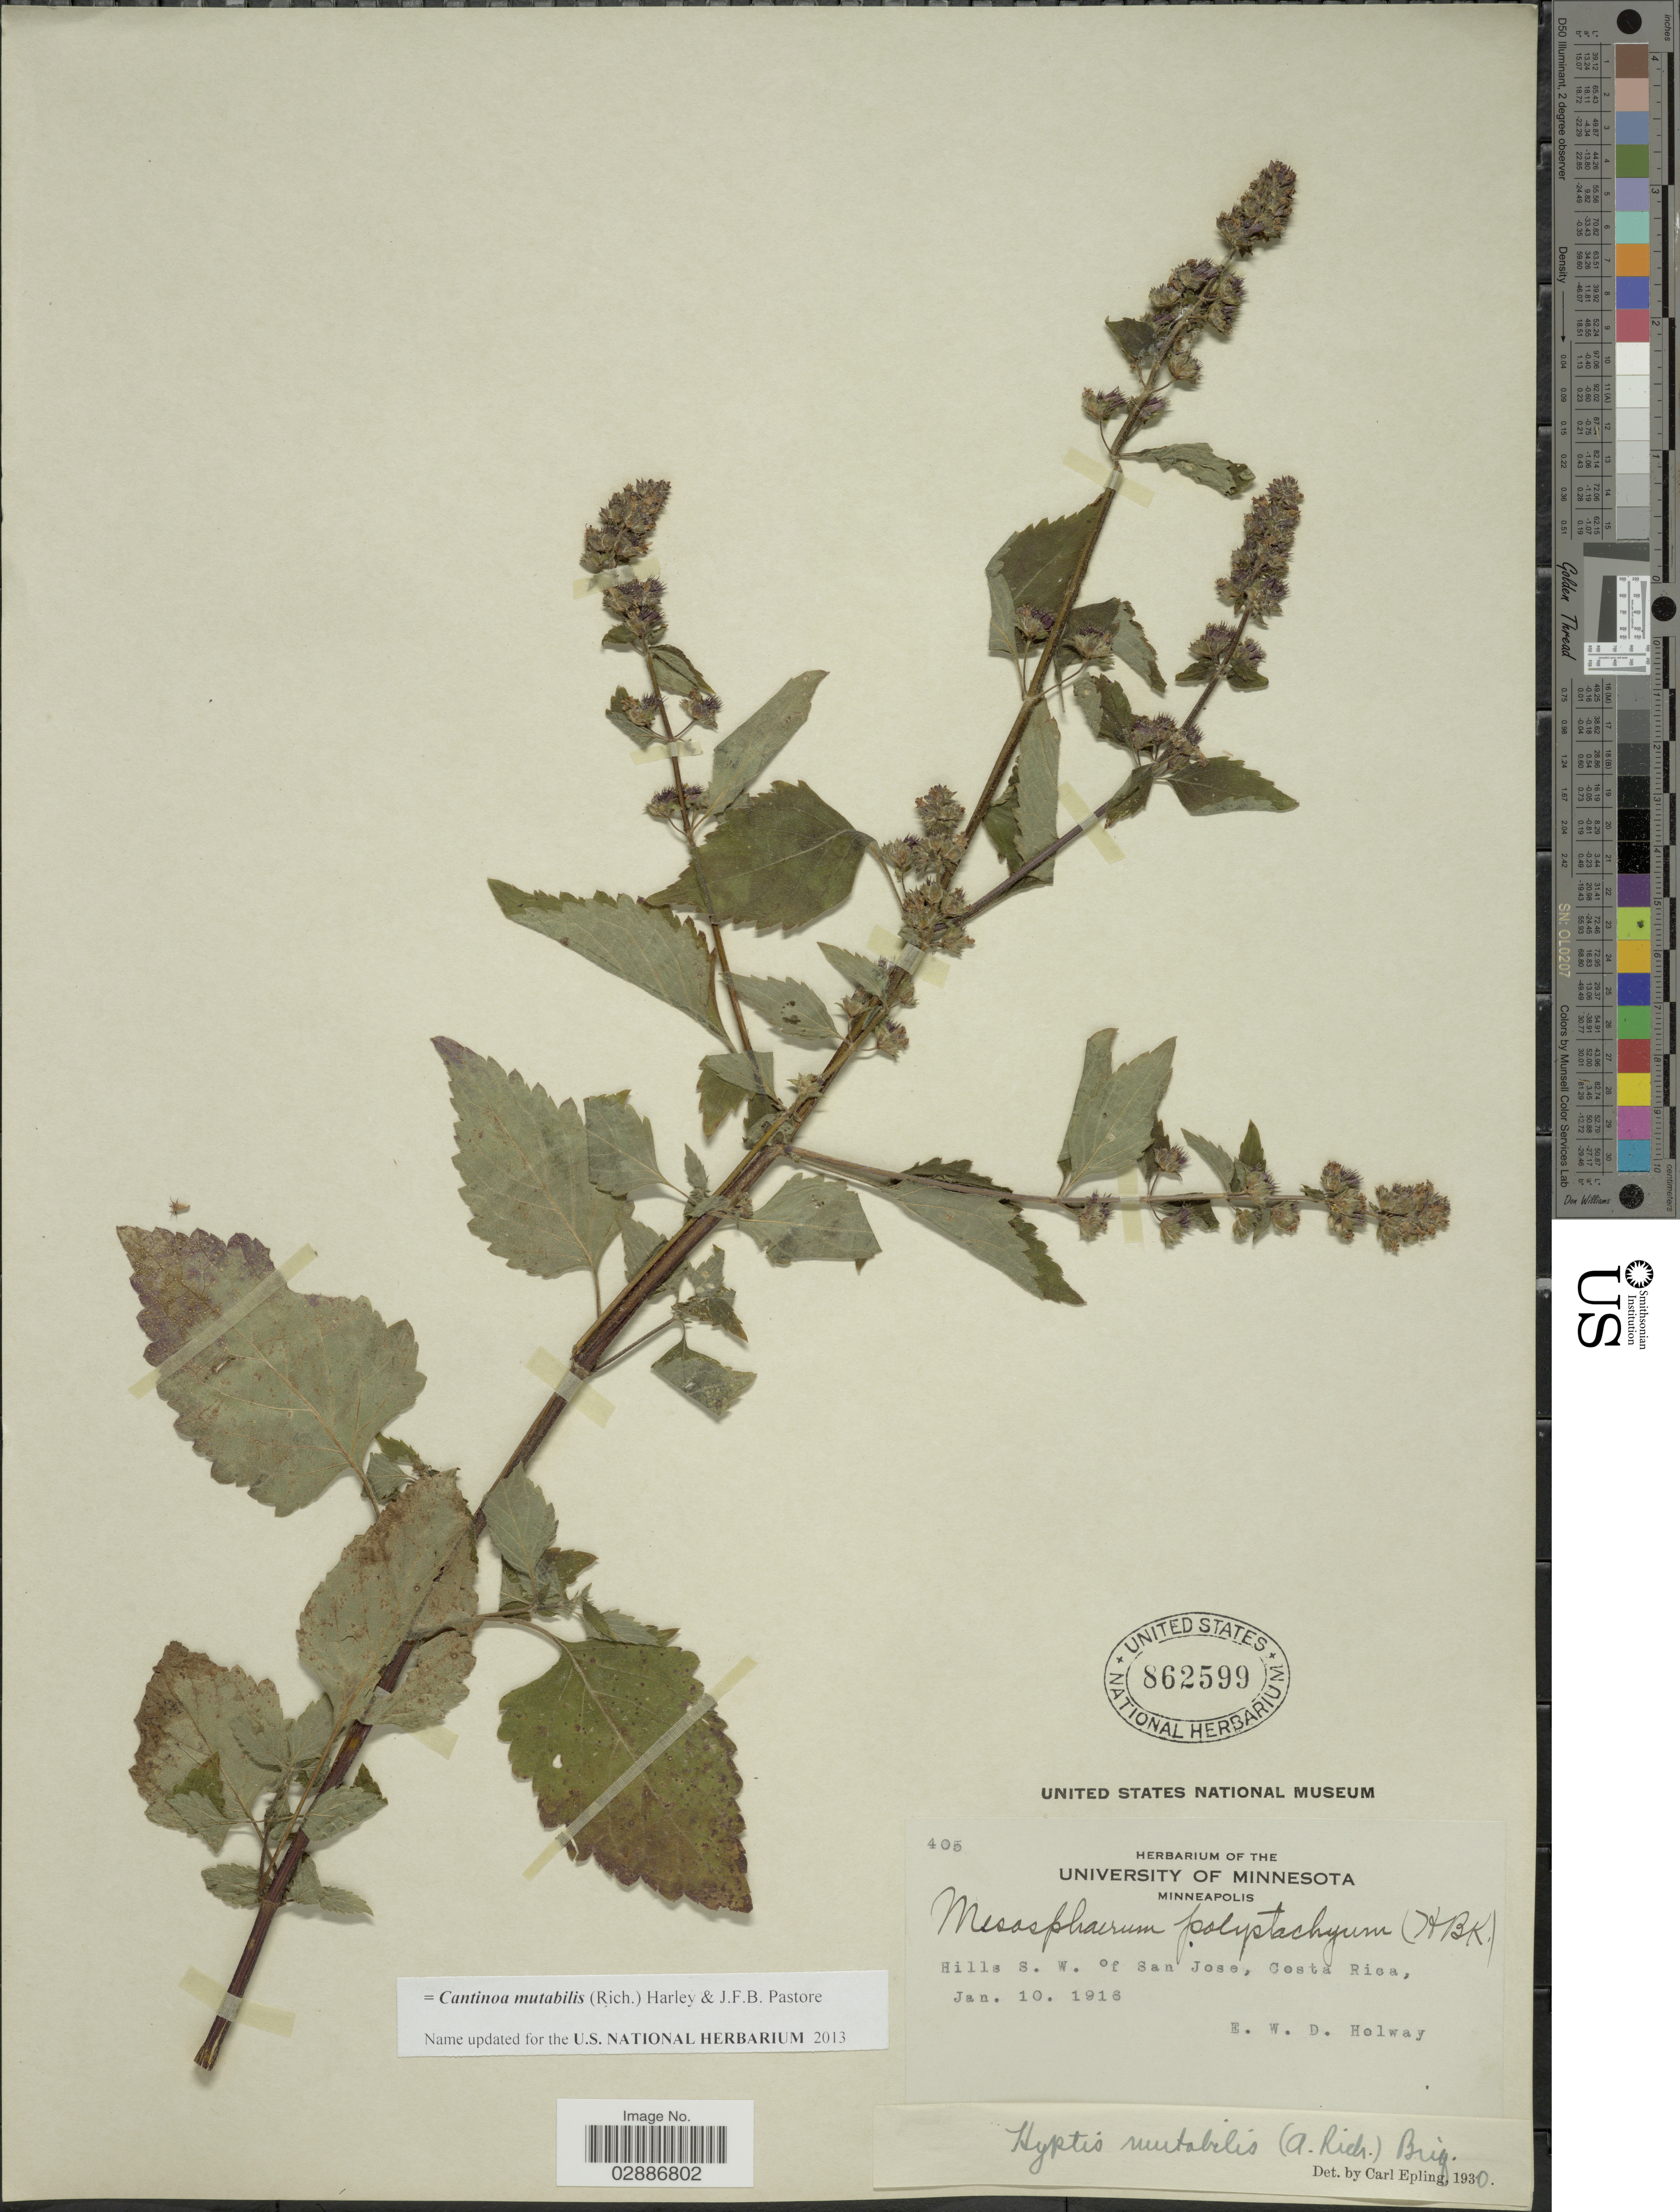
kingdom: Plantae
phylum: Tracheophyta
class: Magnoliopsida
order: Lamiales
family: Lamiaceae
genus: Cantinoa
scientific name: Cantinoa mutabilis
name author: (Rich.) Harley & J.F.B. Pastore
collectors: E. W. D. Holway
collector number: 405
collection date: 1916-01-10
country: Costa Rica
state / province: San José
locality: Hills S. W. of San José.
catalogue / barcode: US 862599